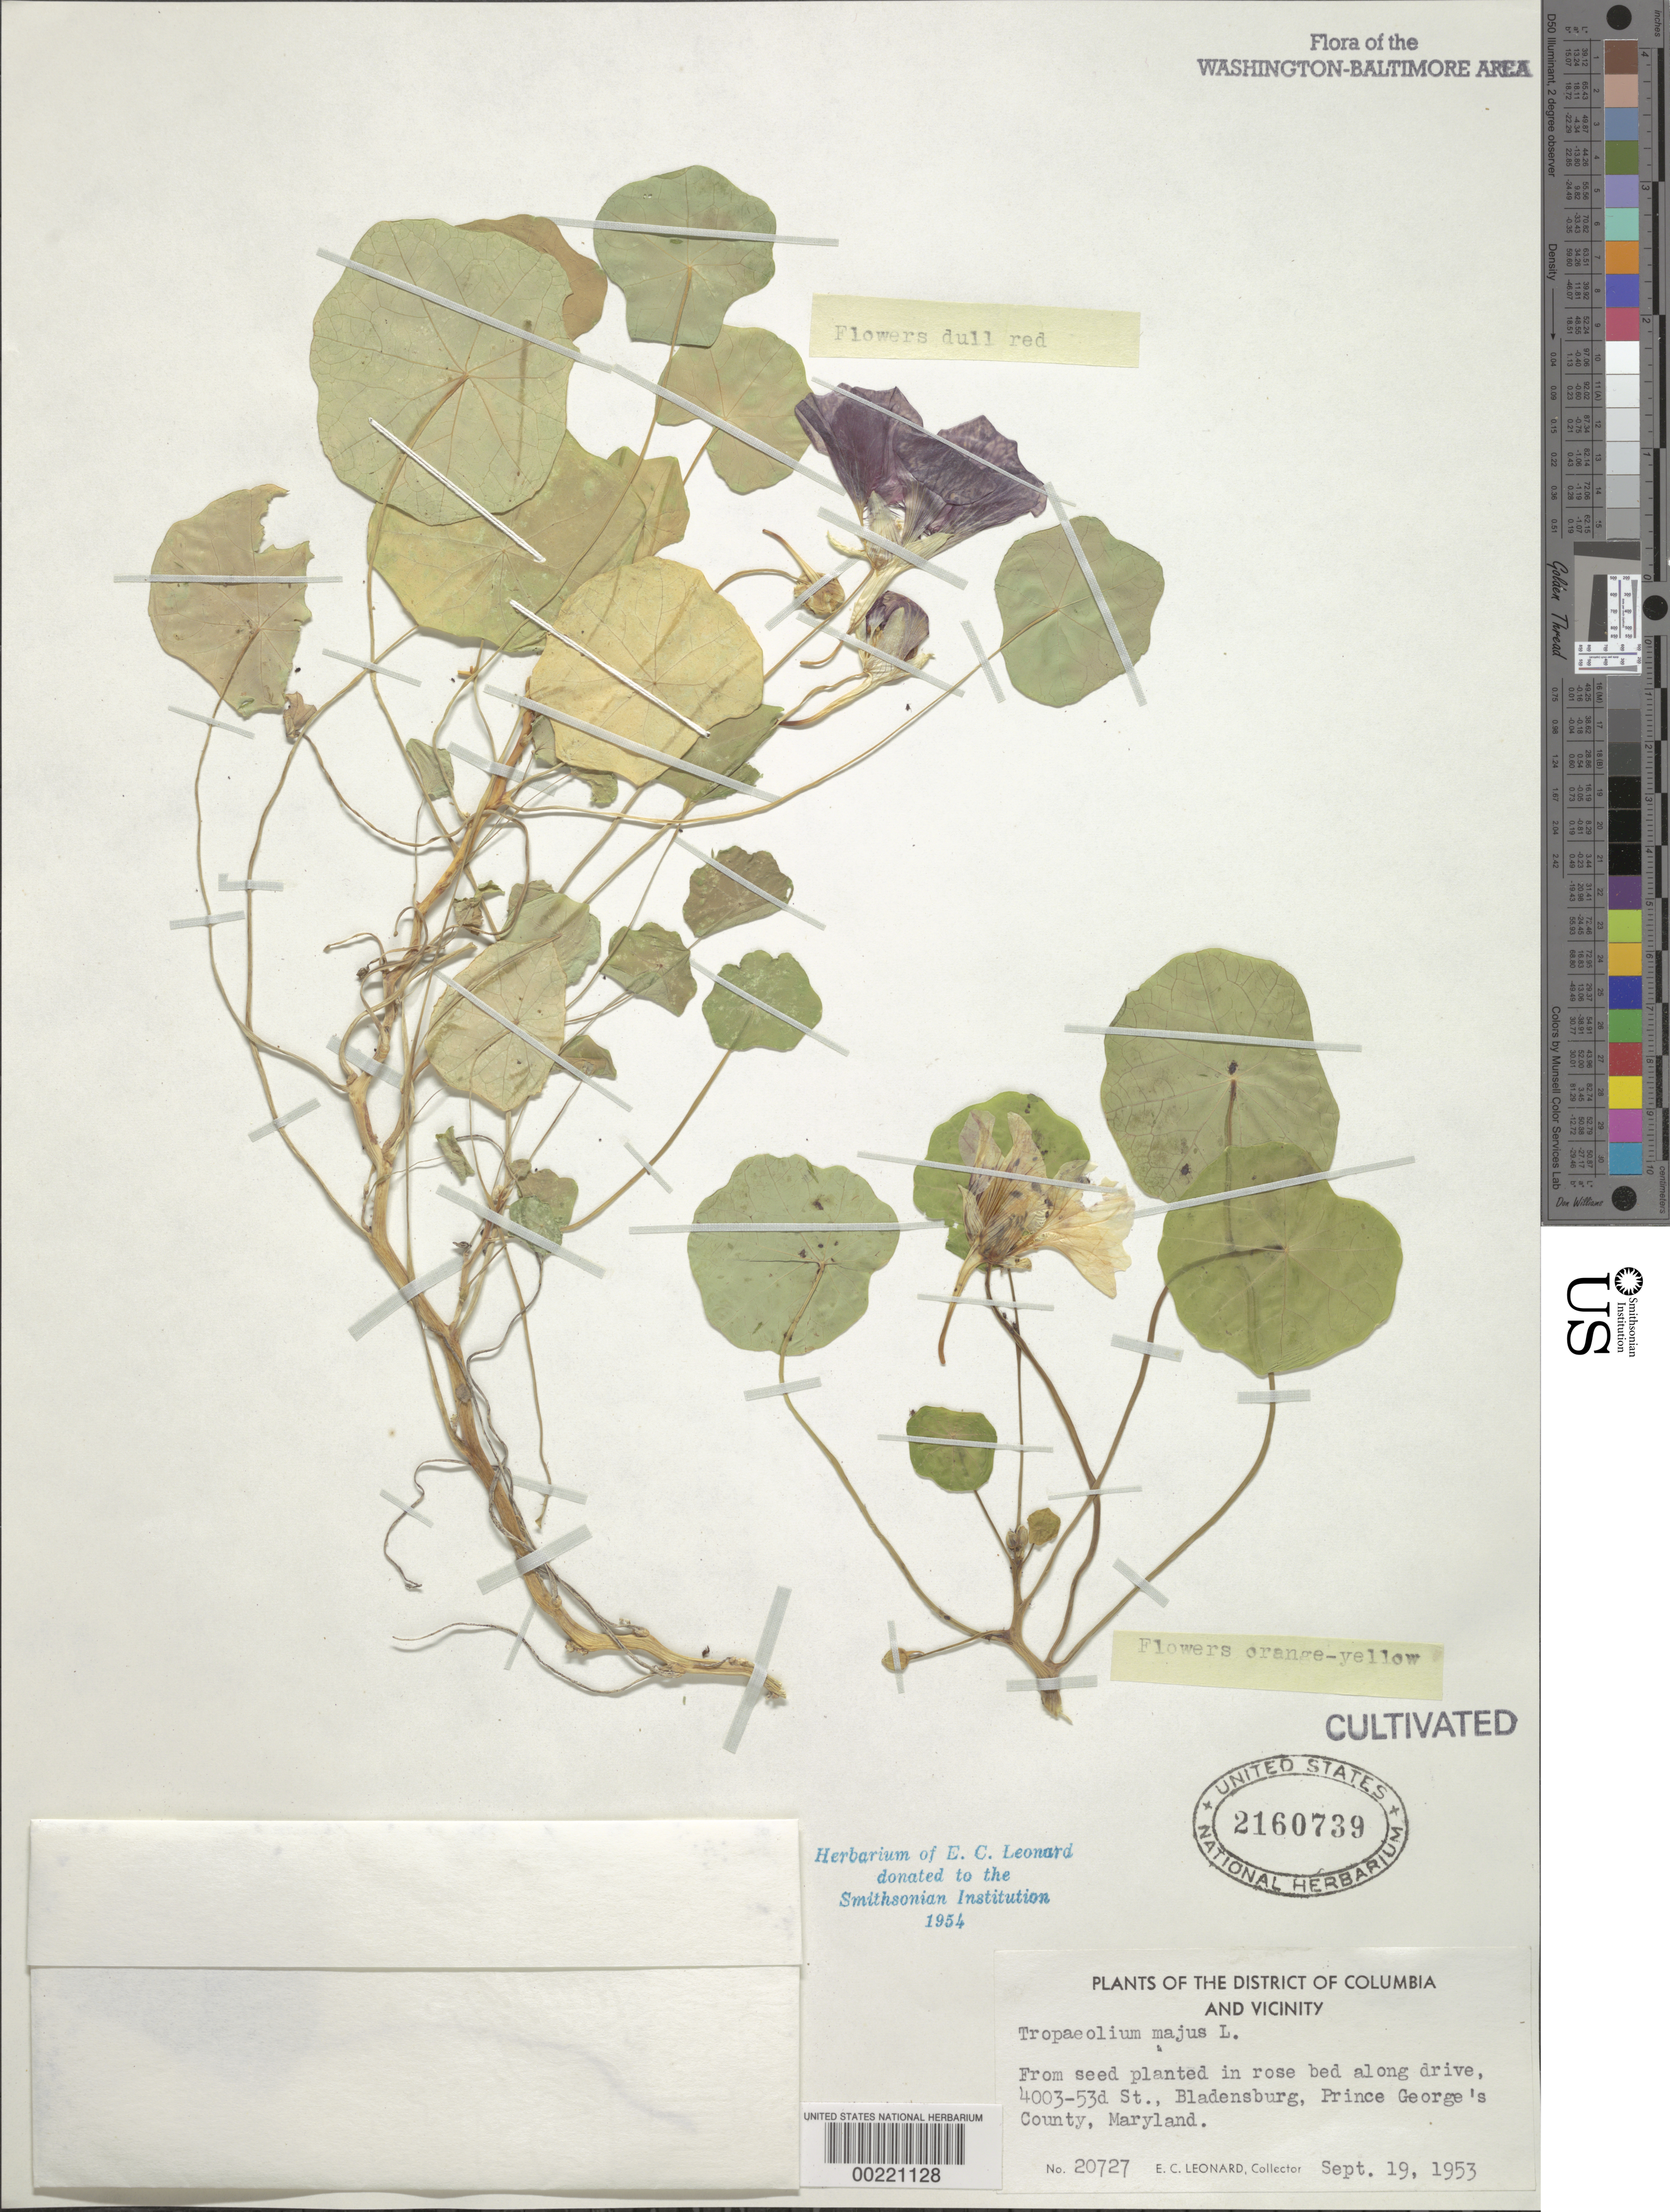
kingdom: Plantae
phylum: Tracheophyta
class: Magnoliopsida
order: Brassicales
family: Tropaeolaceae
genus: Tropaeolum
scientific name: Tropaeolum majus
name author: L.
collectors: E. C. Leonard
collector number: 20727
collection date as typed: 19 Sep 1953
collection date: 1953-09-19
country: United States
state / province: Maryland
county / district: Prince George's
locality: Bladensburg, 4003 53d St, along Drive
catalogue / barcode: US 2160739